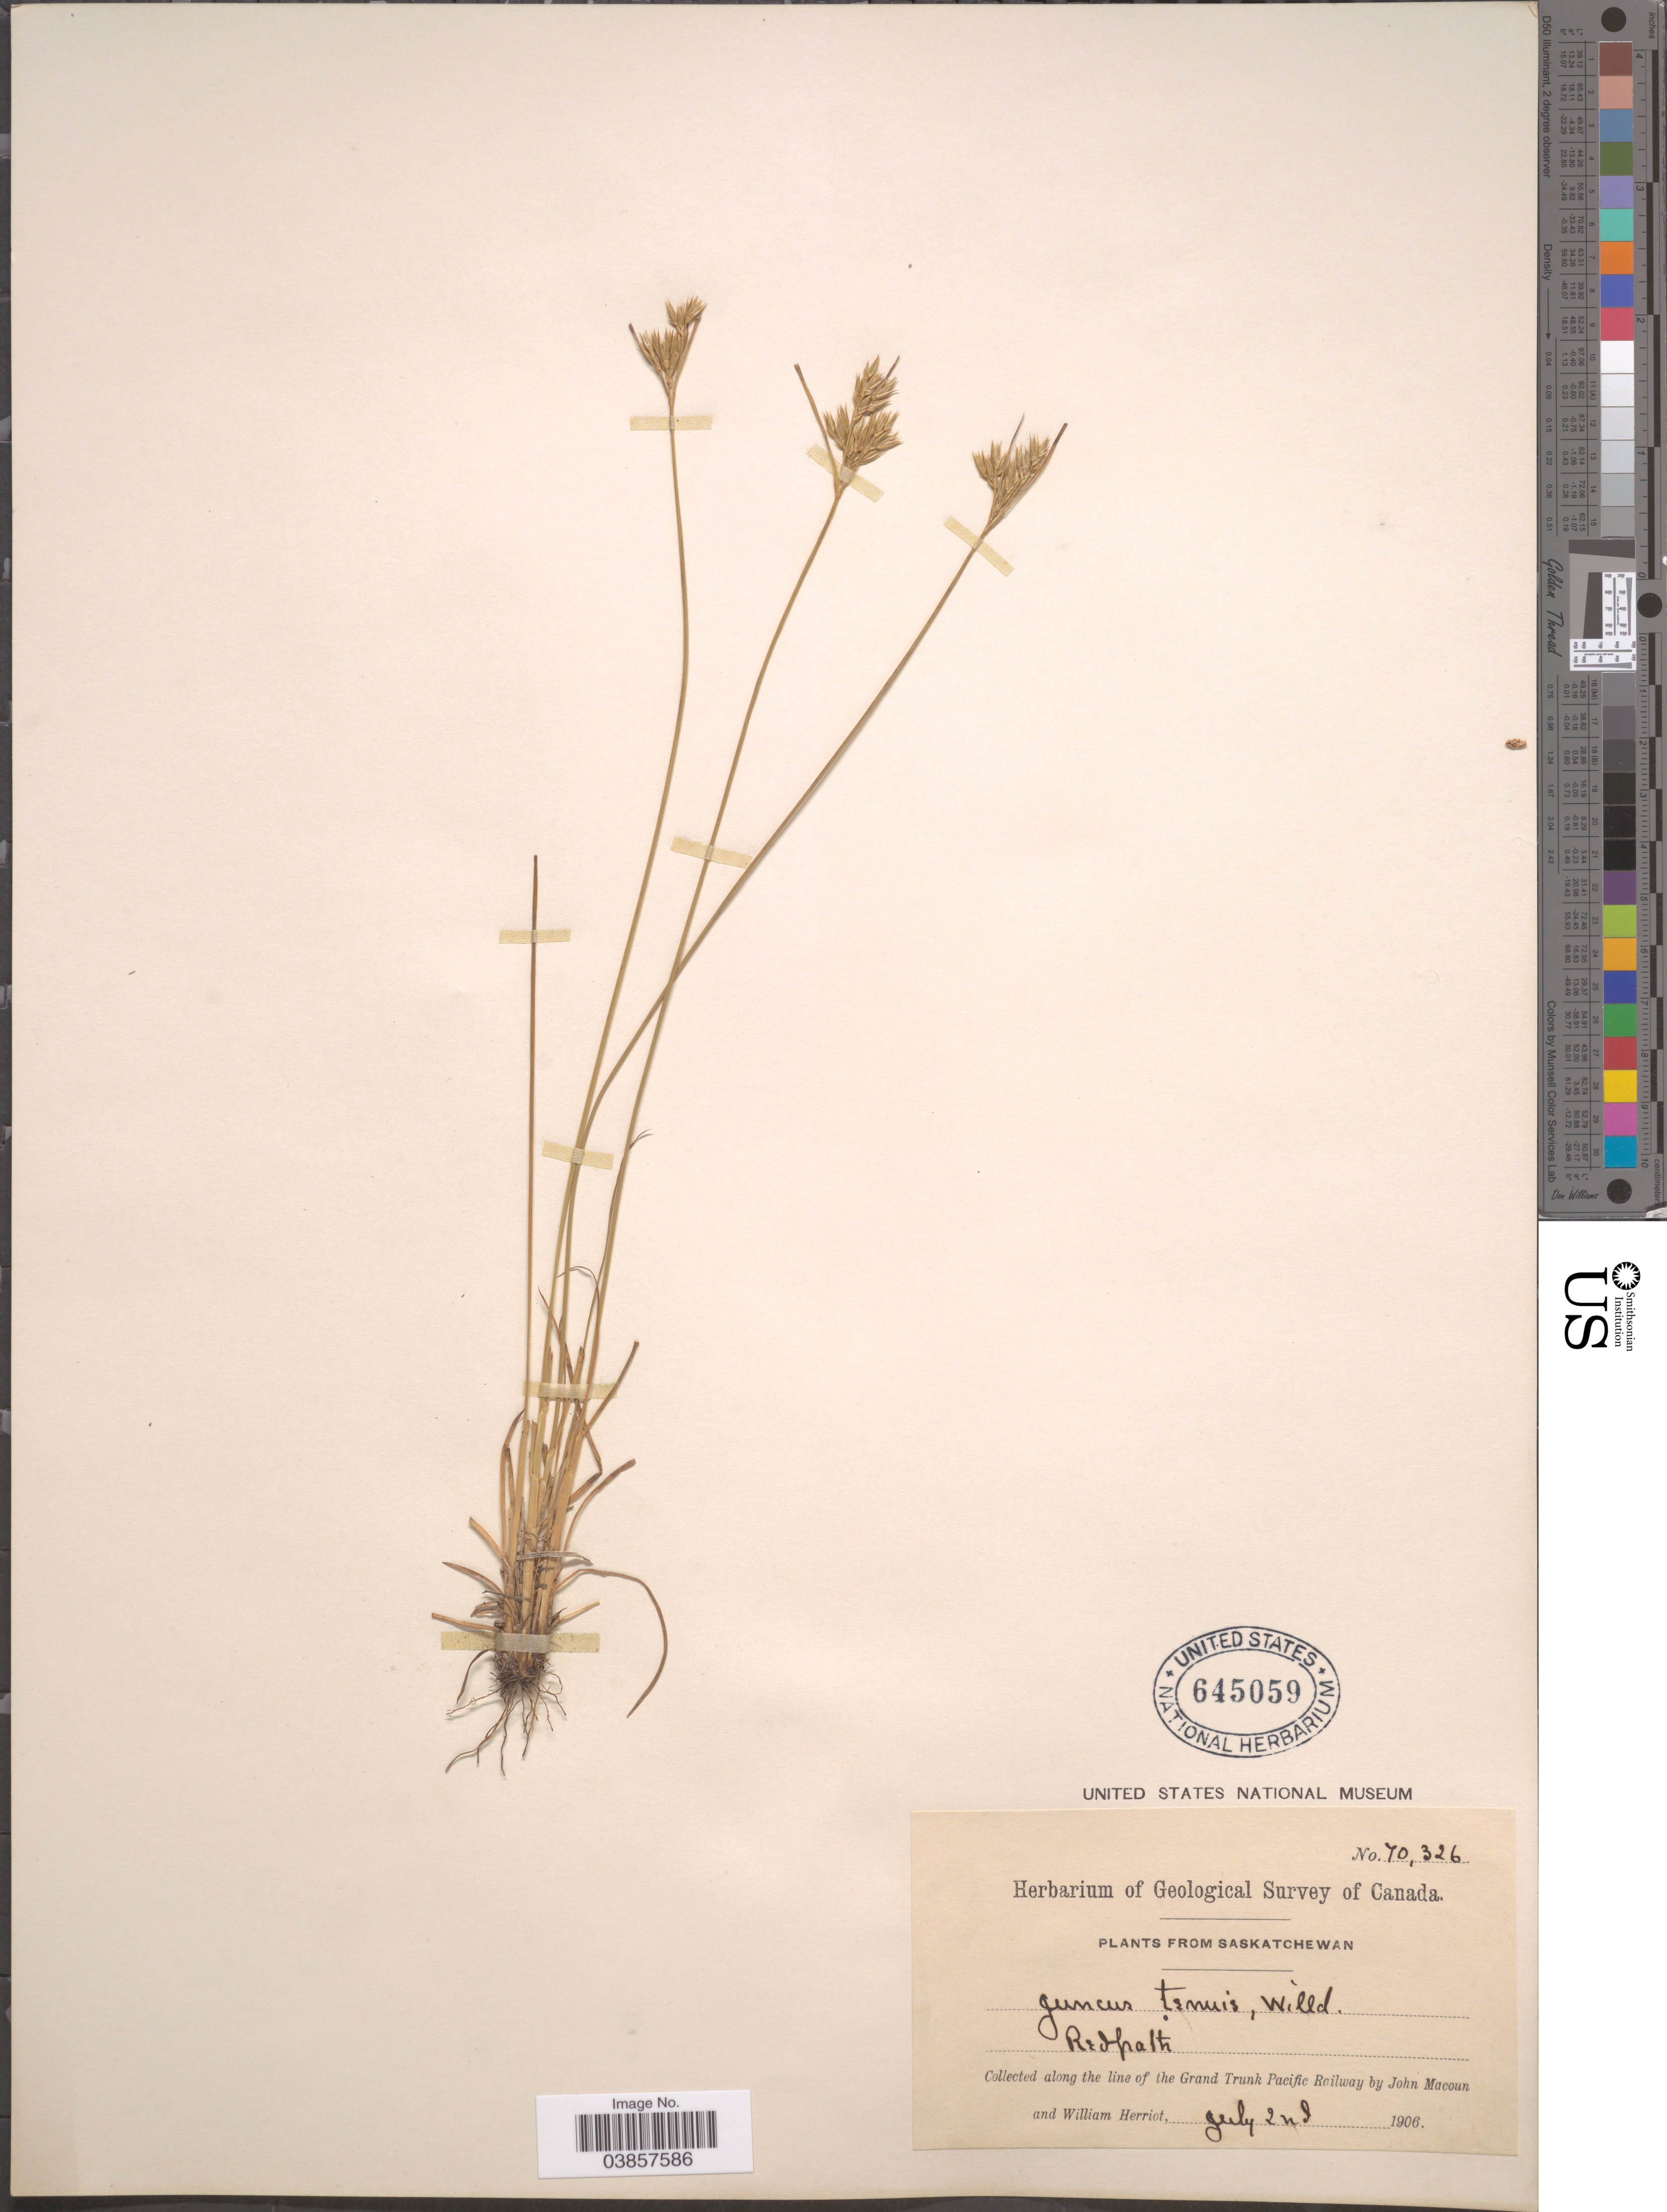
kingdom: Plantae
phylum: Tracheophyta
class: Liliopsida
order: Poales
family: Juncaceae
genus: Juncus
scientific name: Juncus tenuis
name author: Willd.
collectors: J. Macoun & W. Herriot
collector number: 70326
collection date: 1906-07-02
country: Canada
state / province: Saskatchewan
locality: Along the line of the Grand Trunk Pacific Railway.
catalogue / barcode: US 645059